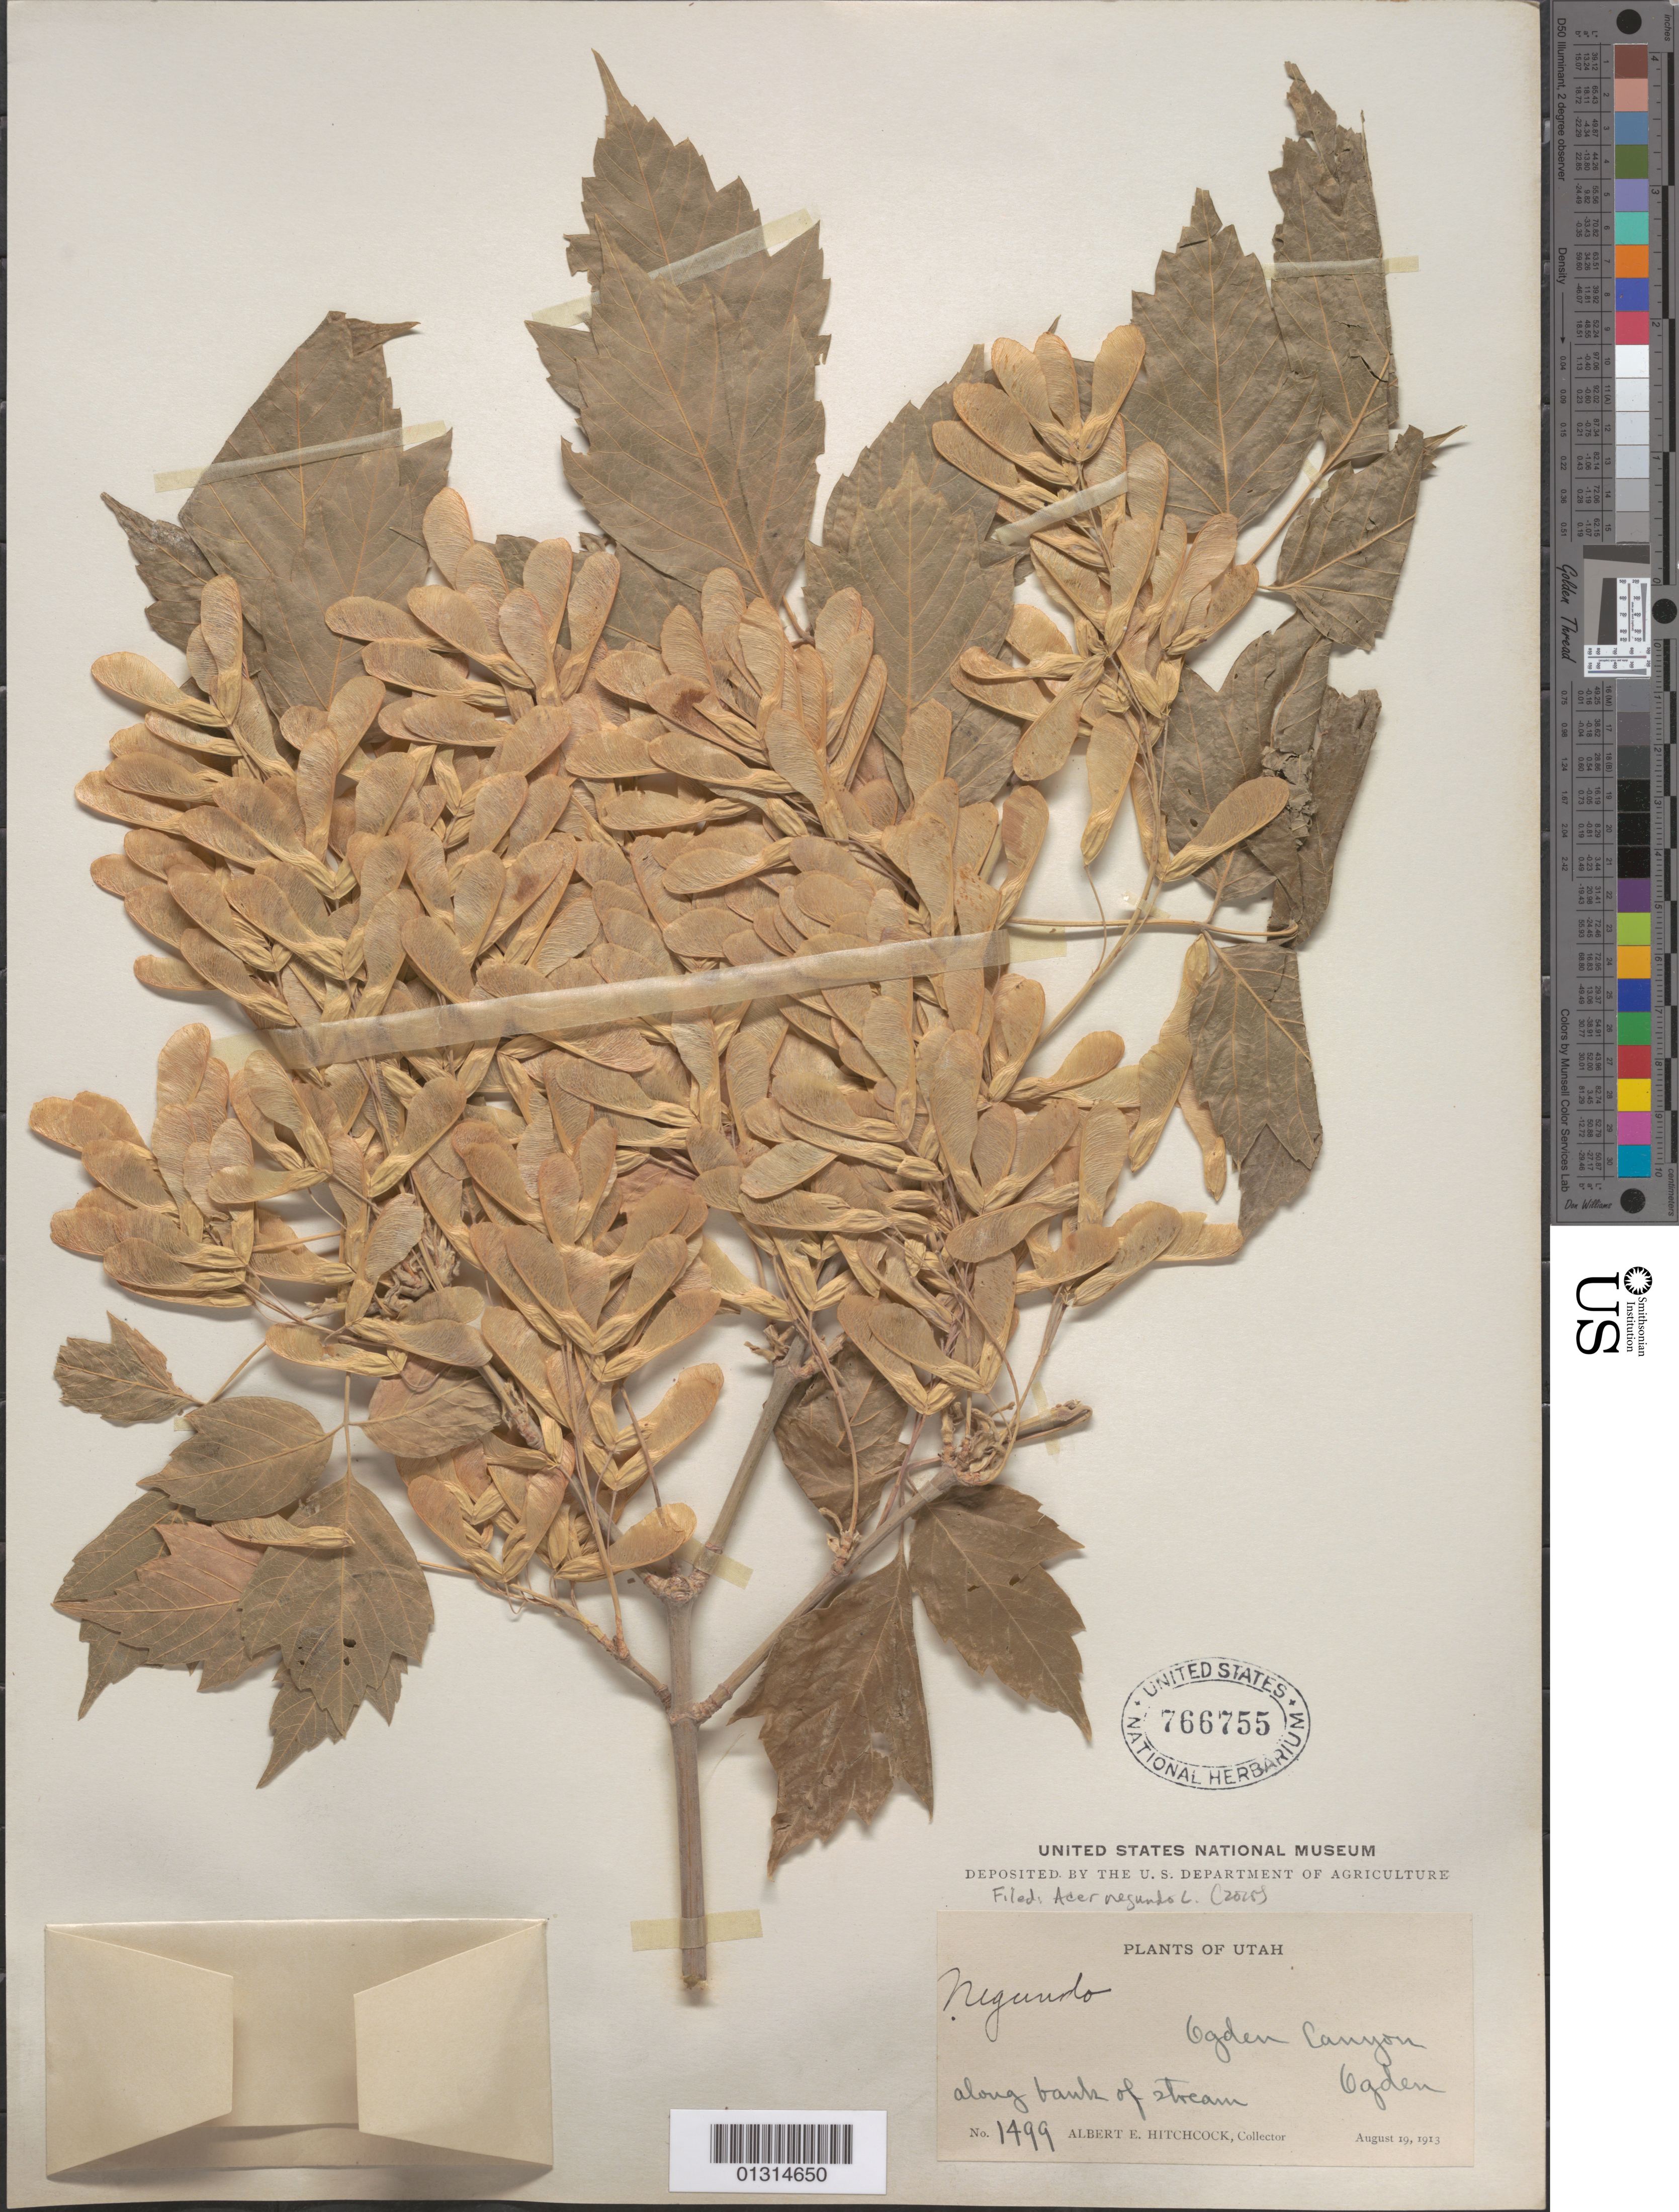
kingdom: Plantae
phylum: Tracheophyta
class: Magnoliopsida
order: Sapindales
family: Sapindaceae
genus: Acer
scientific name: Acer negundo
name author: L.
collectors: A. Hitchcock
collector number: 1499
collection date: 1913-08-19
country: United States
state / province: Utah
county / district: Weber County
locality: Ogden Canyon, Odgen.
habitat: Along bank of stream.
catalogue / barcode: US 766755